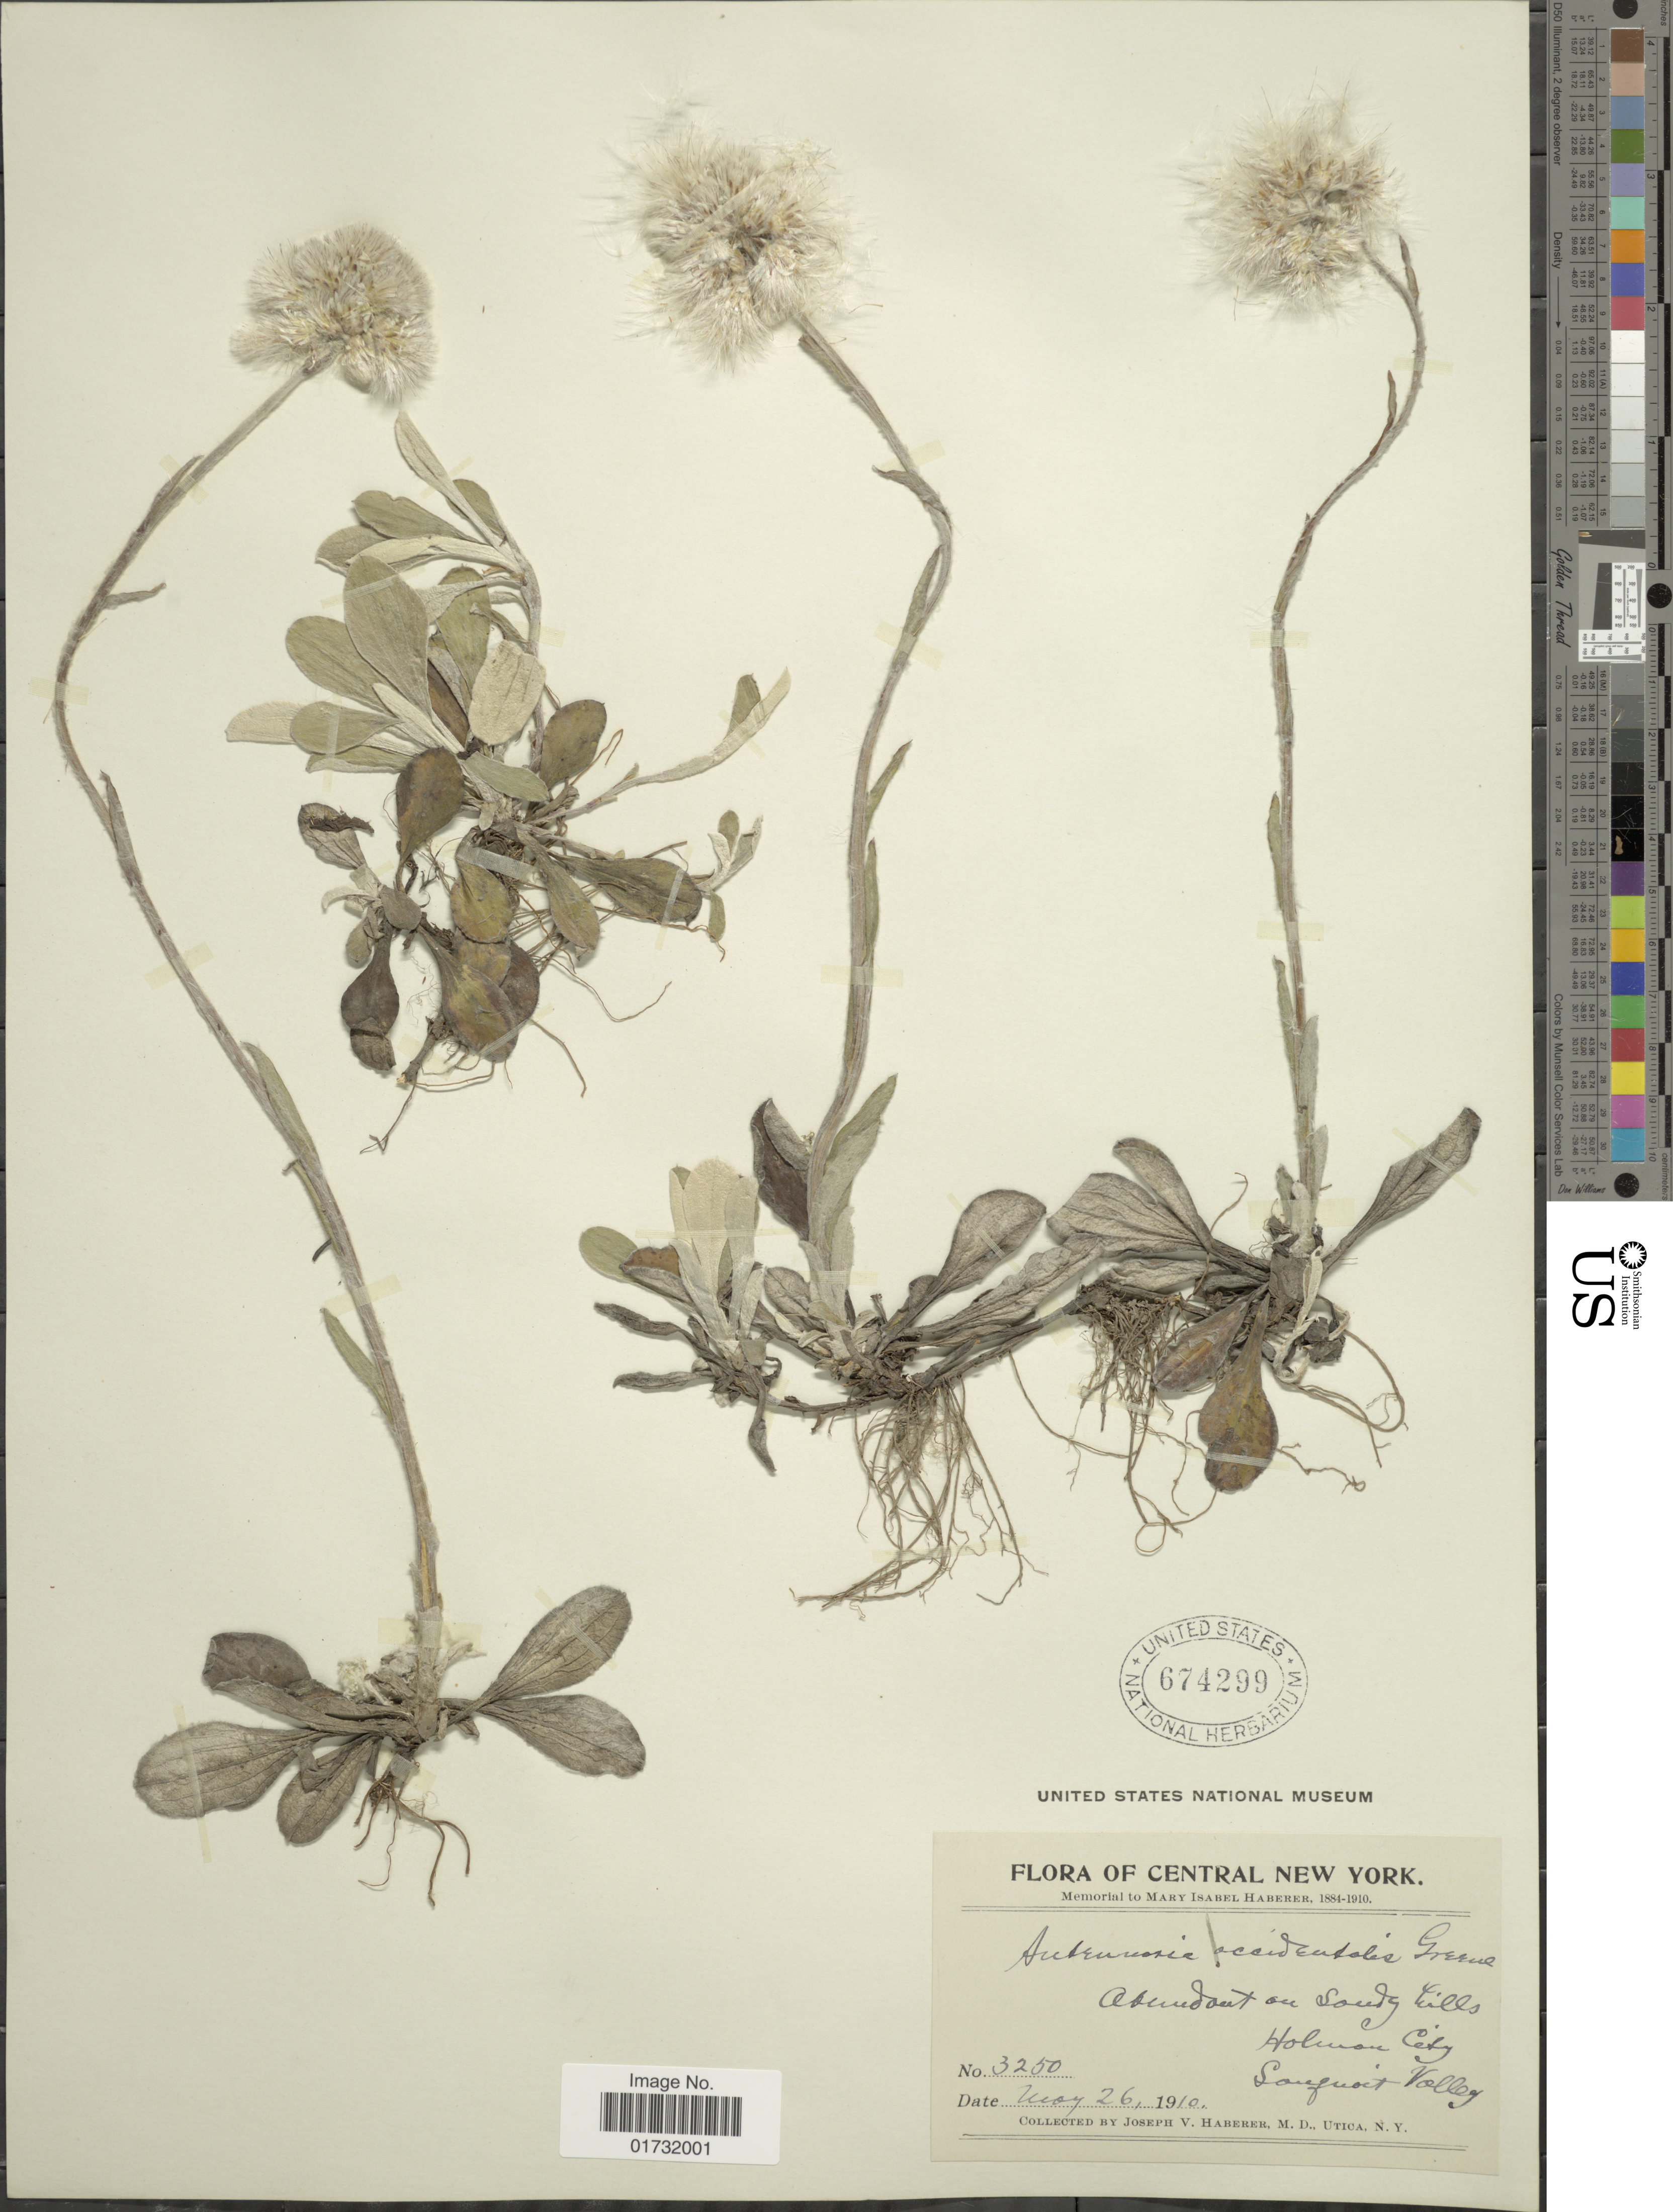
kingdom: Plantae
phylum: Tracheophyta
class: Magnoliopsida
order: Asterales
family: Asteraceae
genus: Antennaria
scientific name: Antennaria occidentalis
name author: Greene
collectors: J. V. Haberer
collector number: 3250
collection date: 1910-05-26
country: United States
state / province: New York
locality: Central New York. Holman City. Sauquoit valley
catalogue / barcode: US 674299